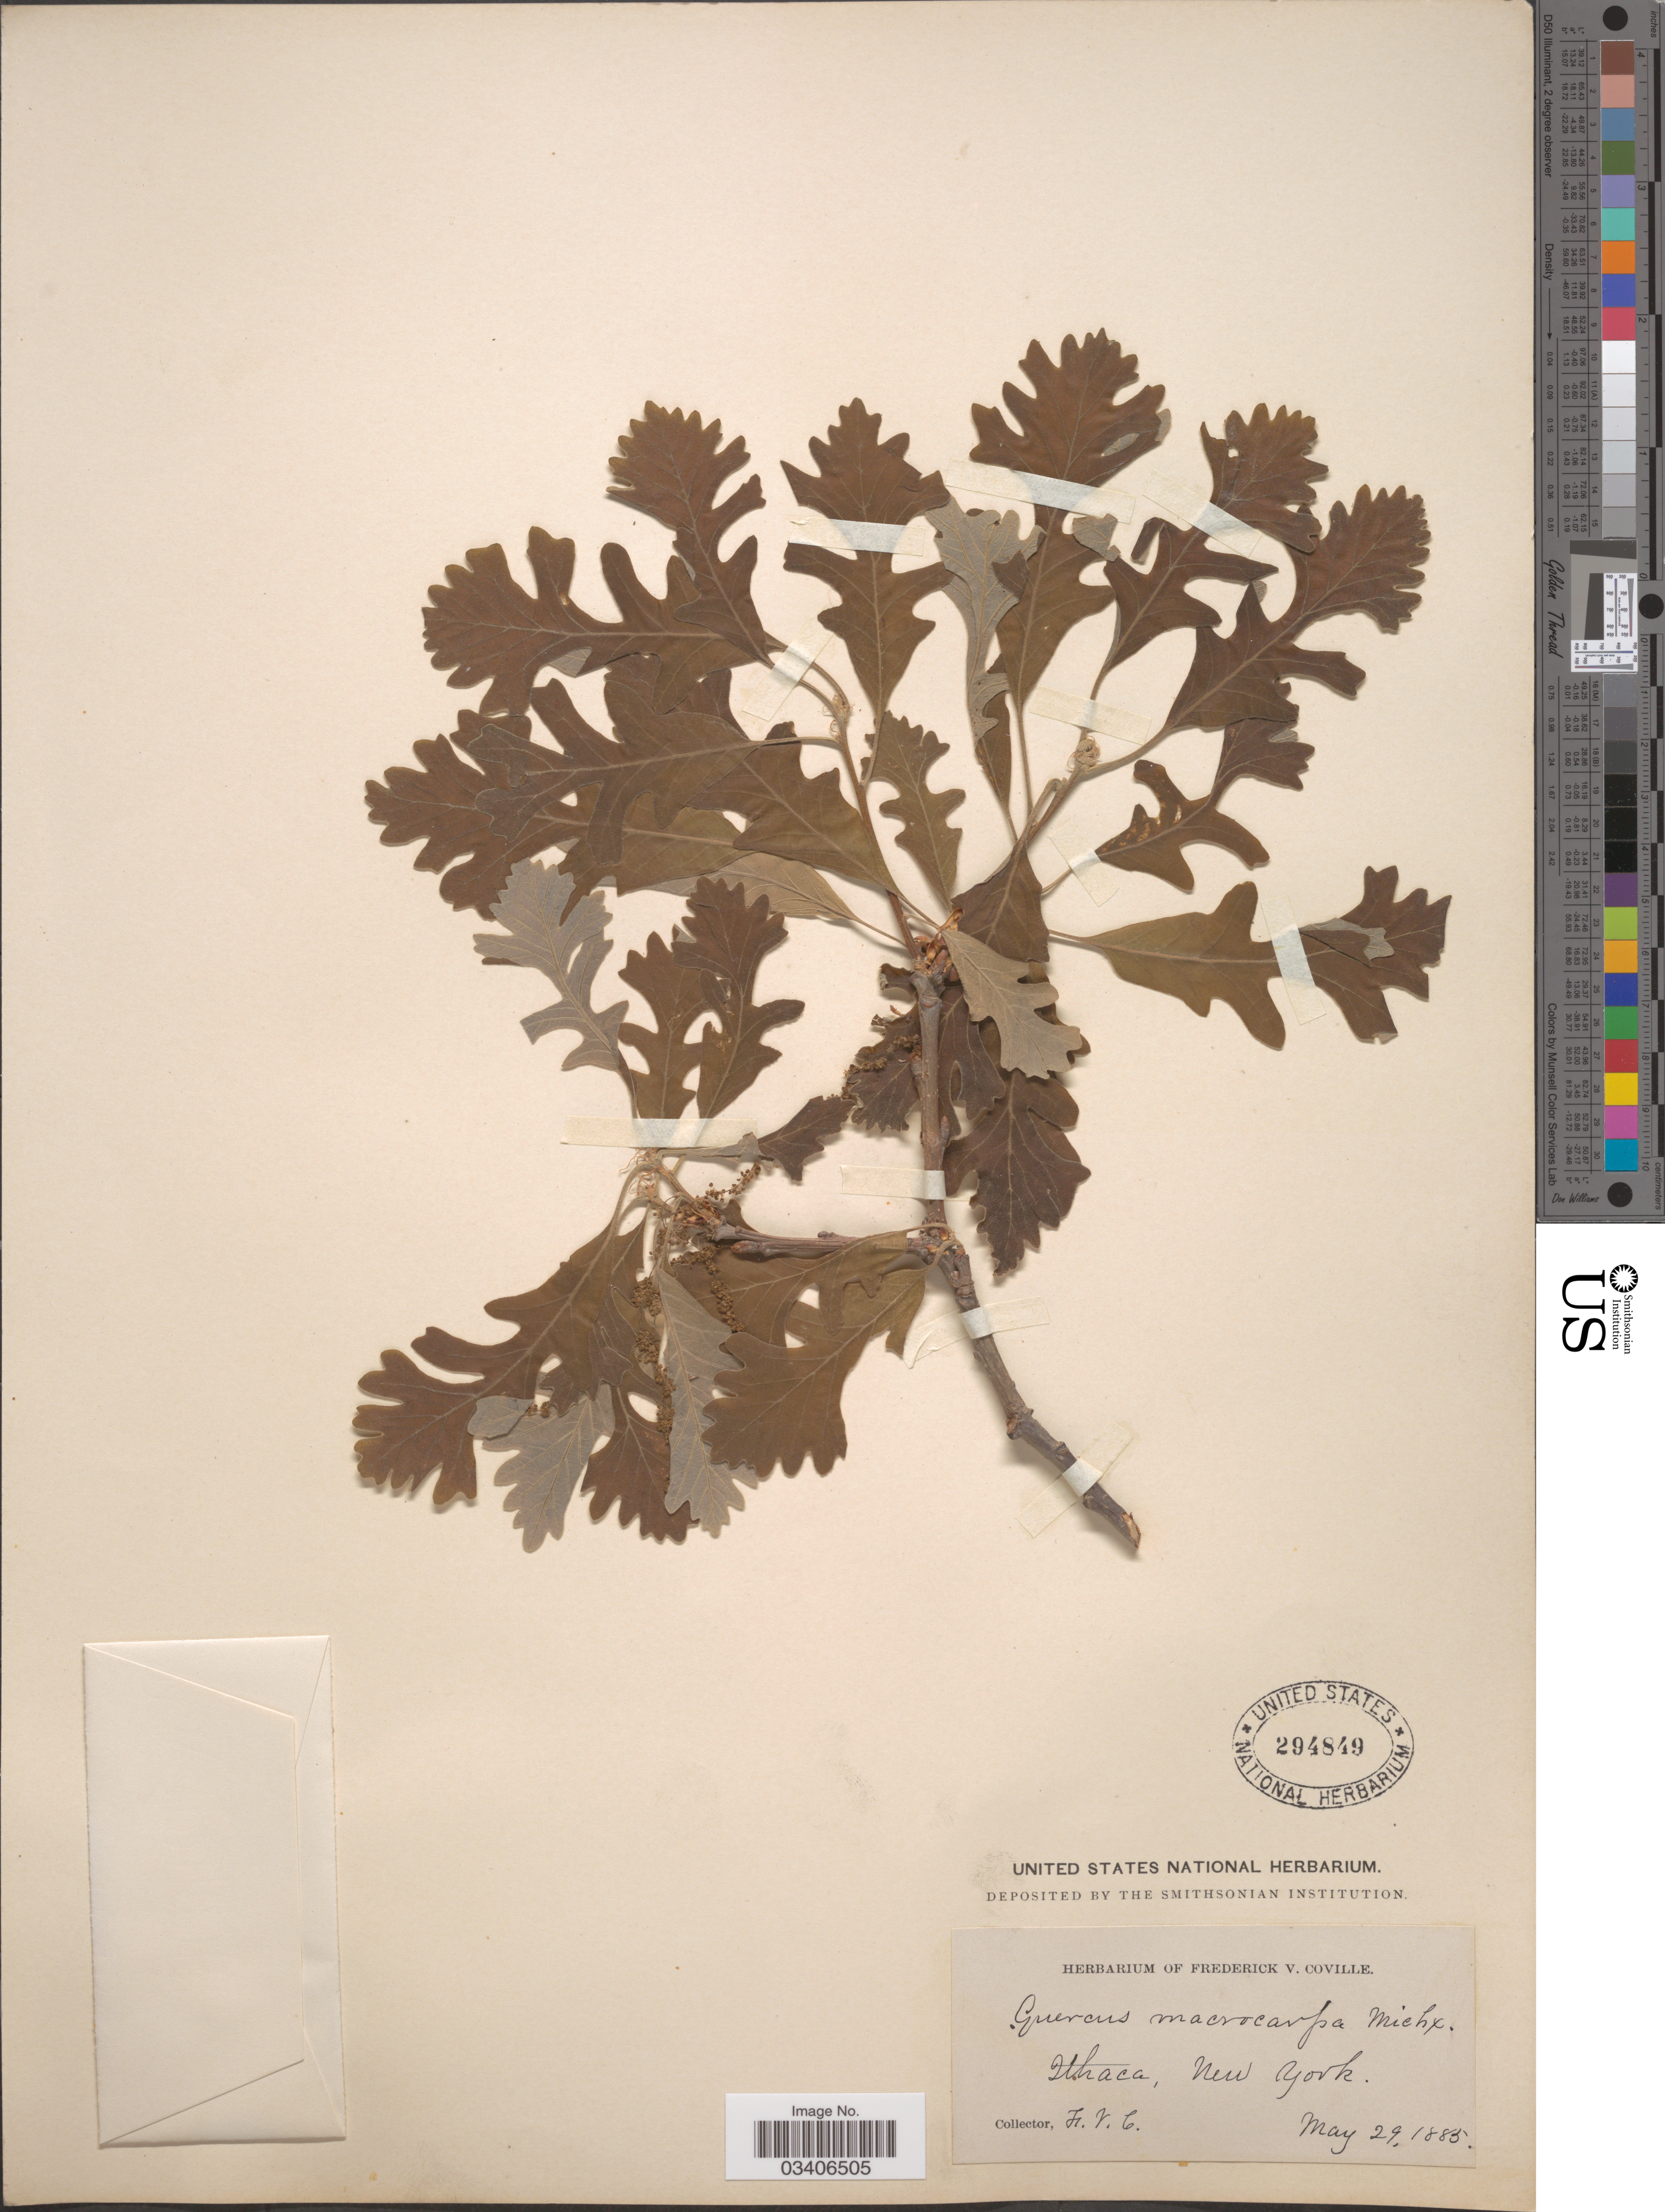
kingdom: Plantae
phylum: Tracheophyta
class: Magnoliopsida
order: Fagales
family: Fagaceae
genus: Quercus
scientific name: Quercus macrocarpa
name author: Michx.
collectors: F. V. Coville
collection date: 1885-05-29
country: United States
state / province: New York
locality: Ithaca.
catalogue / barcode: US 294849